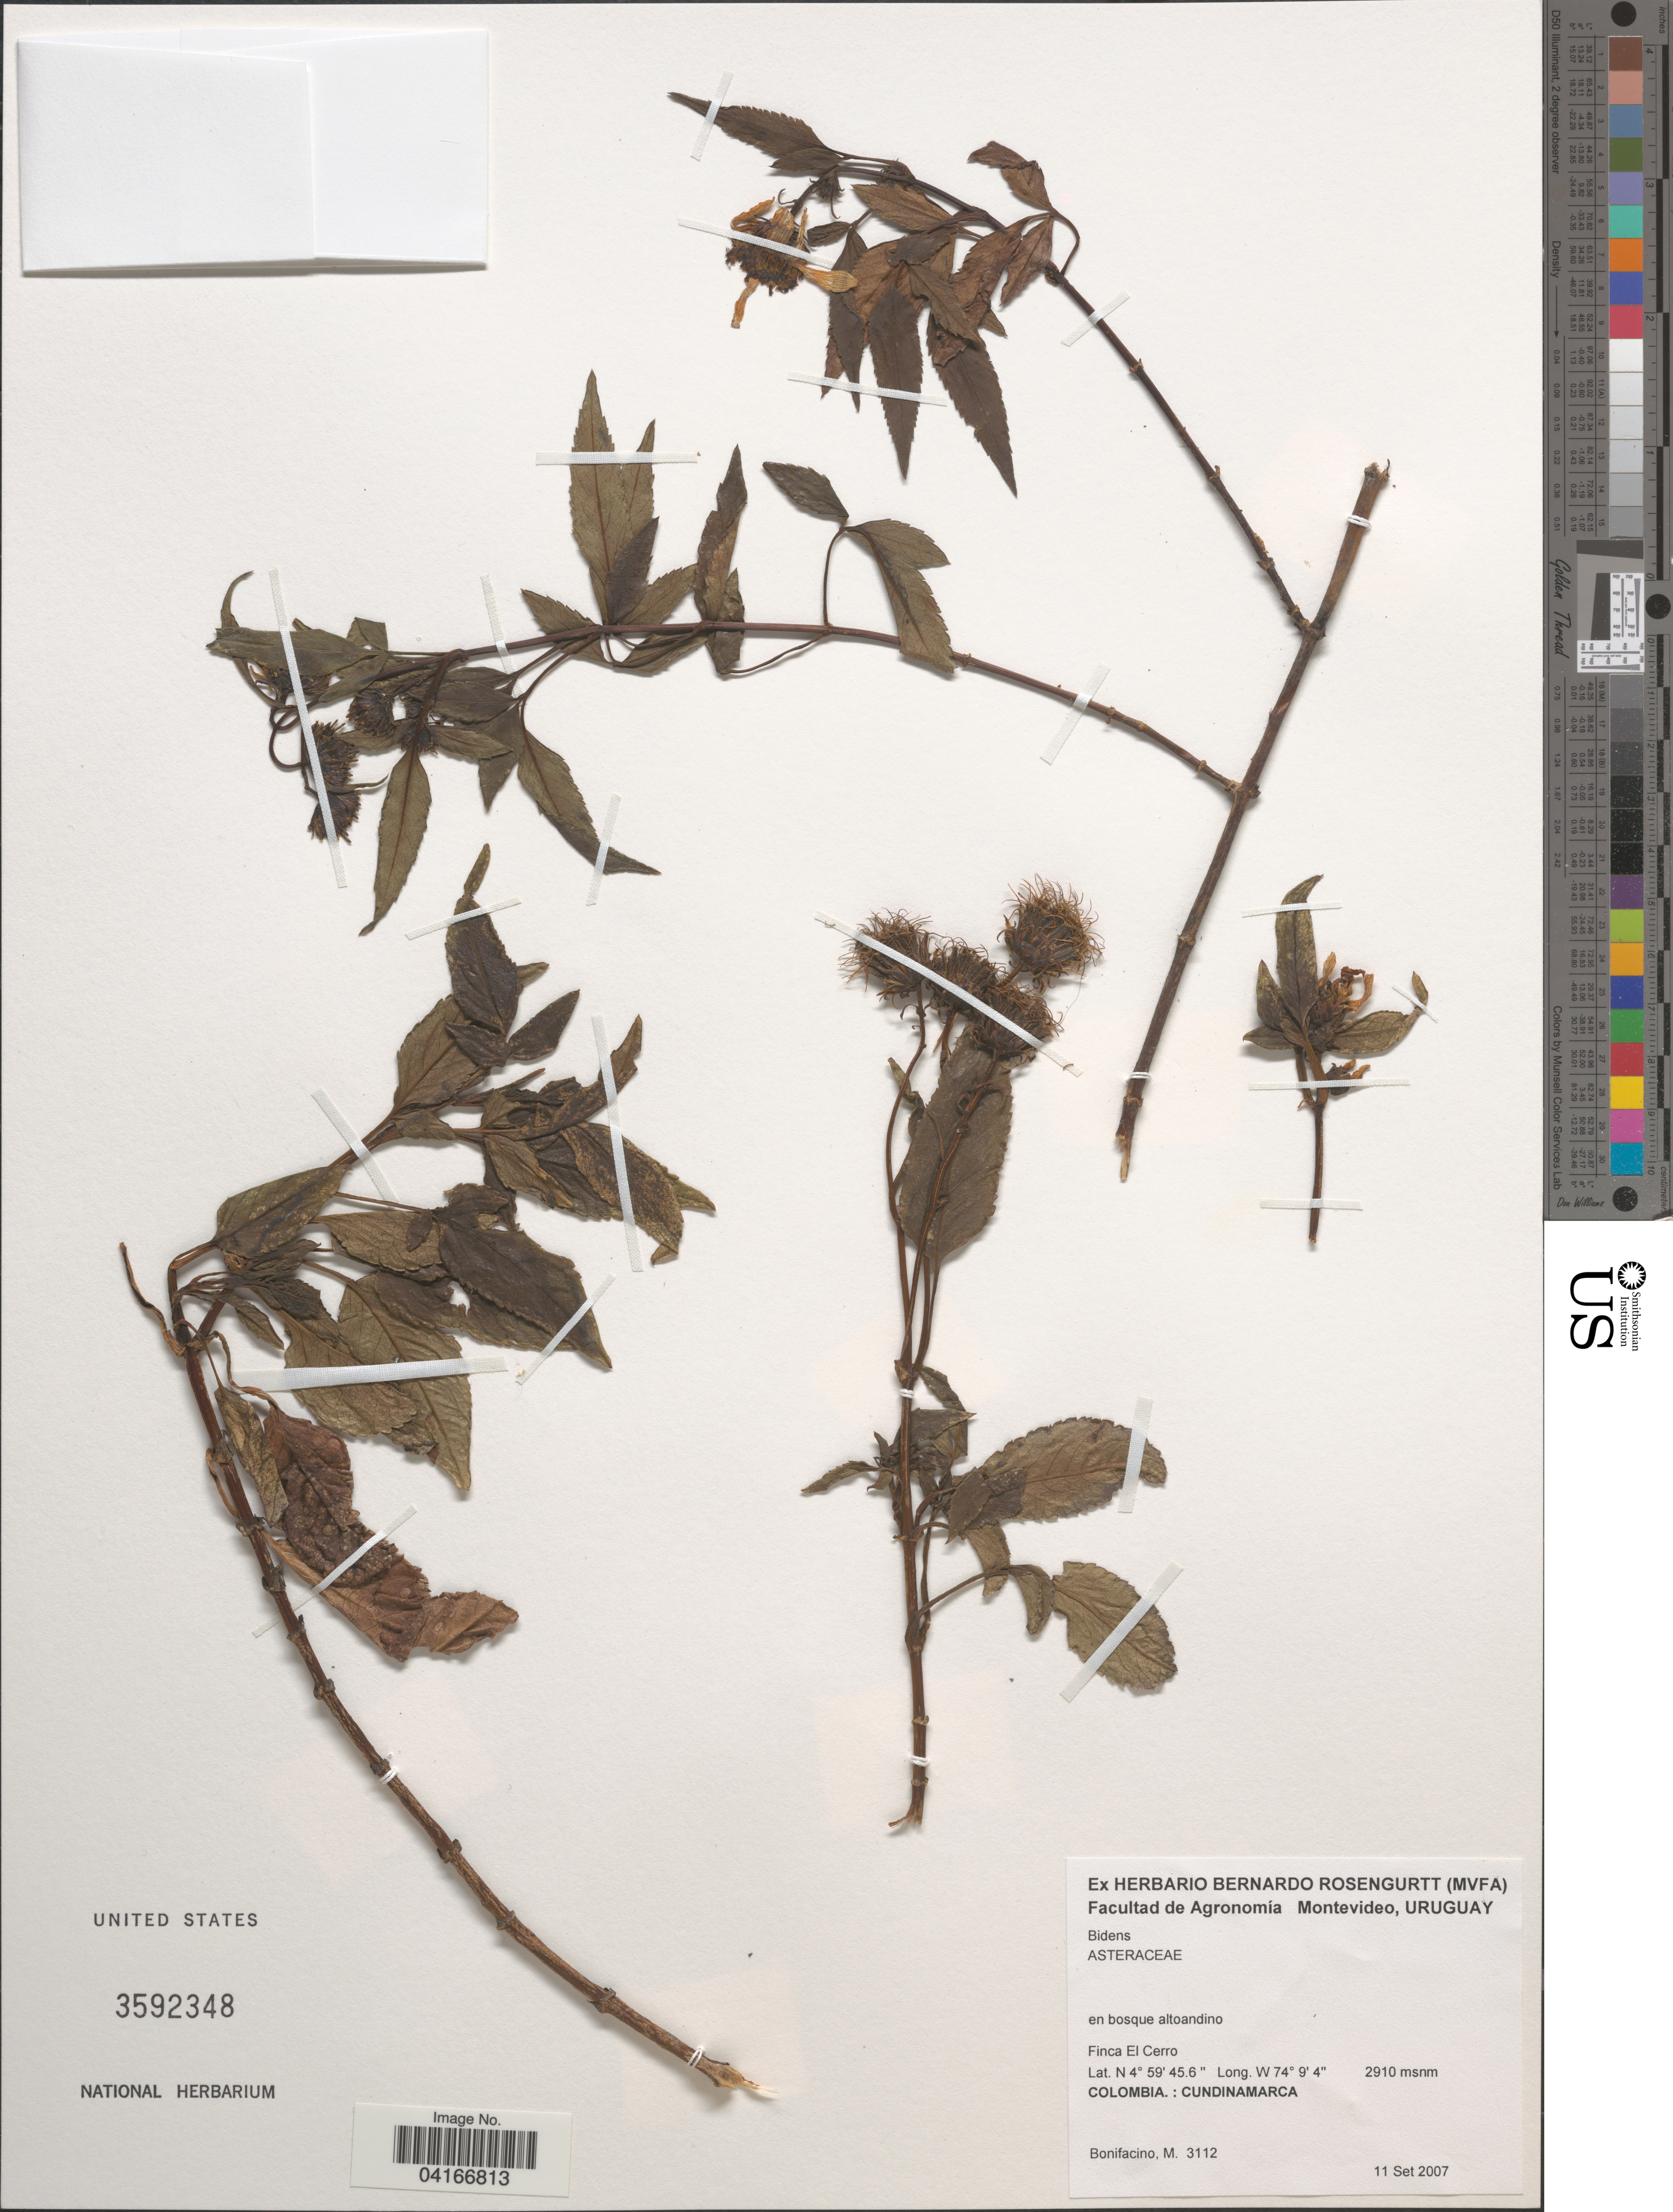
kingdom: Plantae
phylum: Tracheophyta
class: Magnoliopsida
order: Asterales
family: Asteraceae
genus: Bidens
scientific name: Bidens squarrosa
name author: Kunth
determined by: Liris Barbosa da Silva, María, (UEFS (HUEFS)), Universidade Estadual de Feira de Santana (BRAZIL)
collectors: M. Bonifacino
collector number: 3112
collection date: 2007-09-11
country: Colombia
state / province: Cundinamarca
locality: Finca El Cerro.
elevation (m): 2910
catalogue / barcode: US 3592348